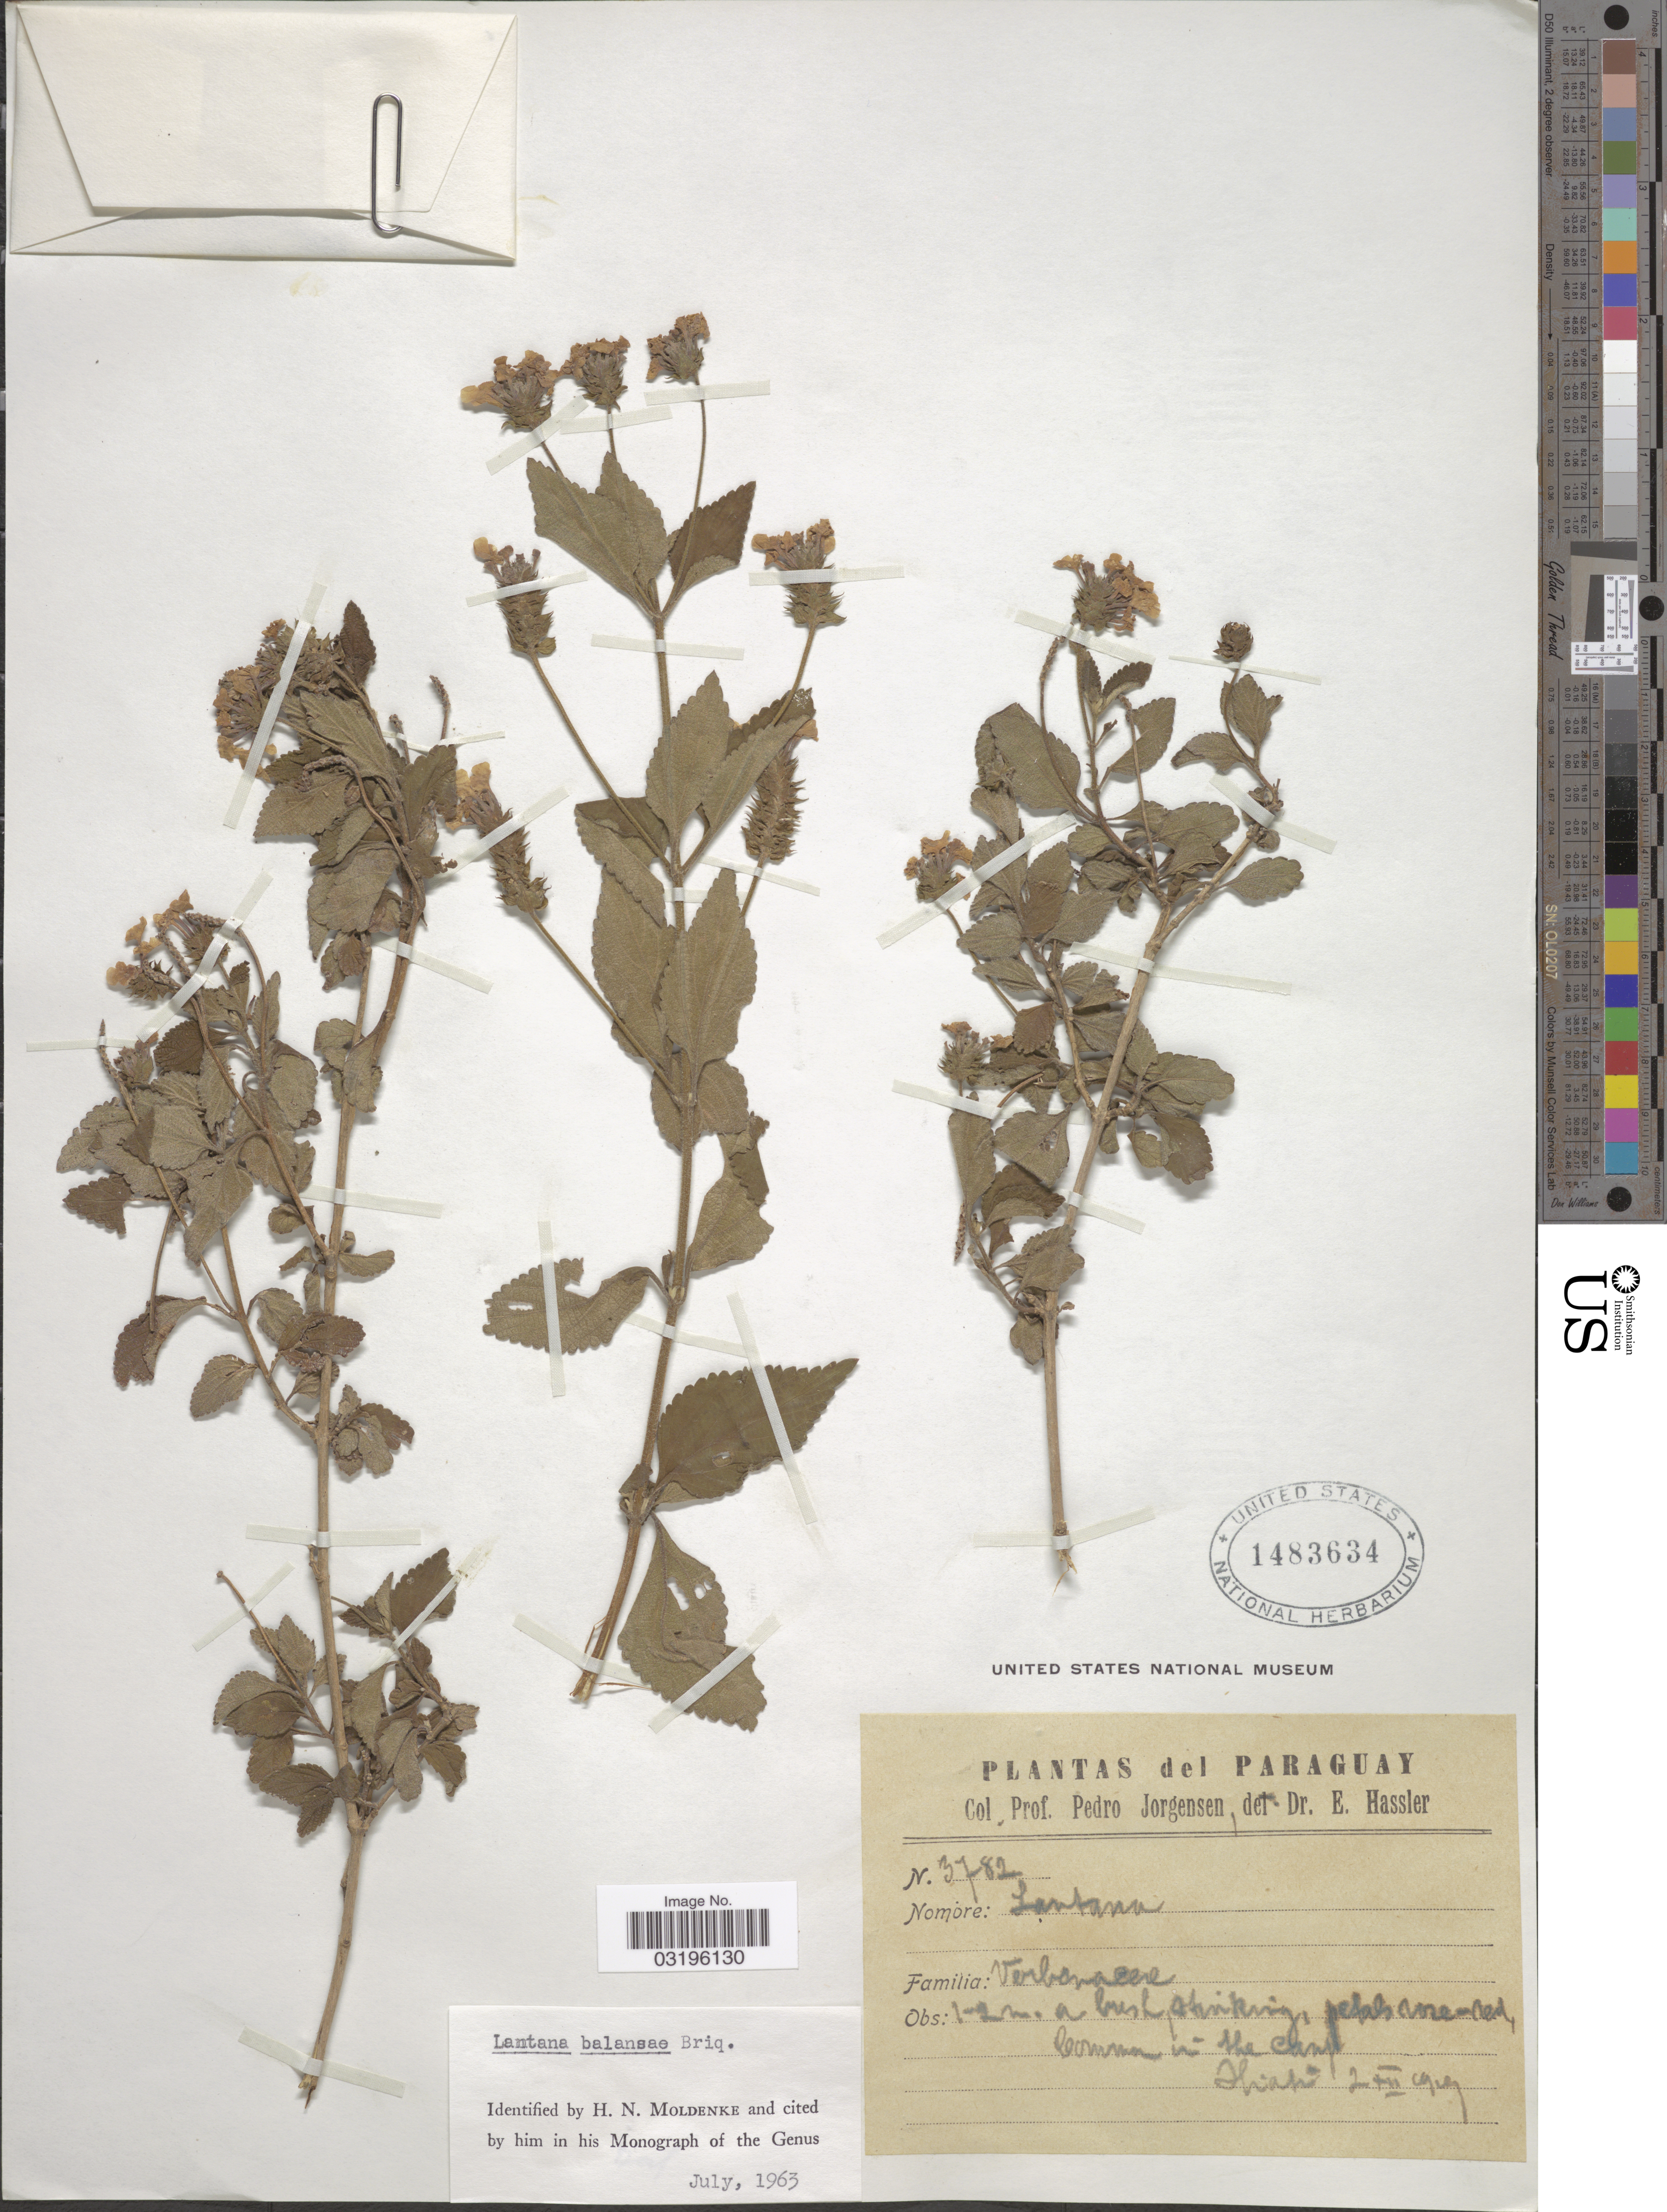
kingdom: Plantae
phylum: Tracheophyta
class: Magnoliopsida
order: Lamiales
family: Verbenaceae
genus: Lantana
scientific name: Lantana balansae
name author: Briq.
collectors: P. Jörgensen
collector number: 3782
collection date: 1919-12-02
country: Paraguay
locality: In the camp. Ihiape.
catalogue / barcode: US 1483634